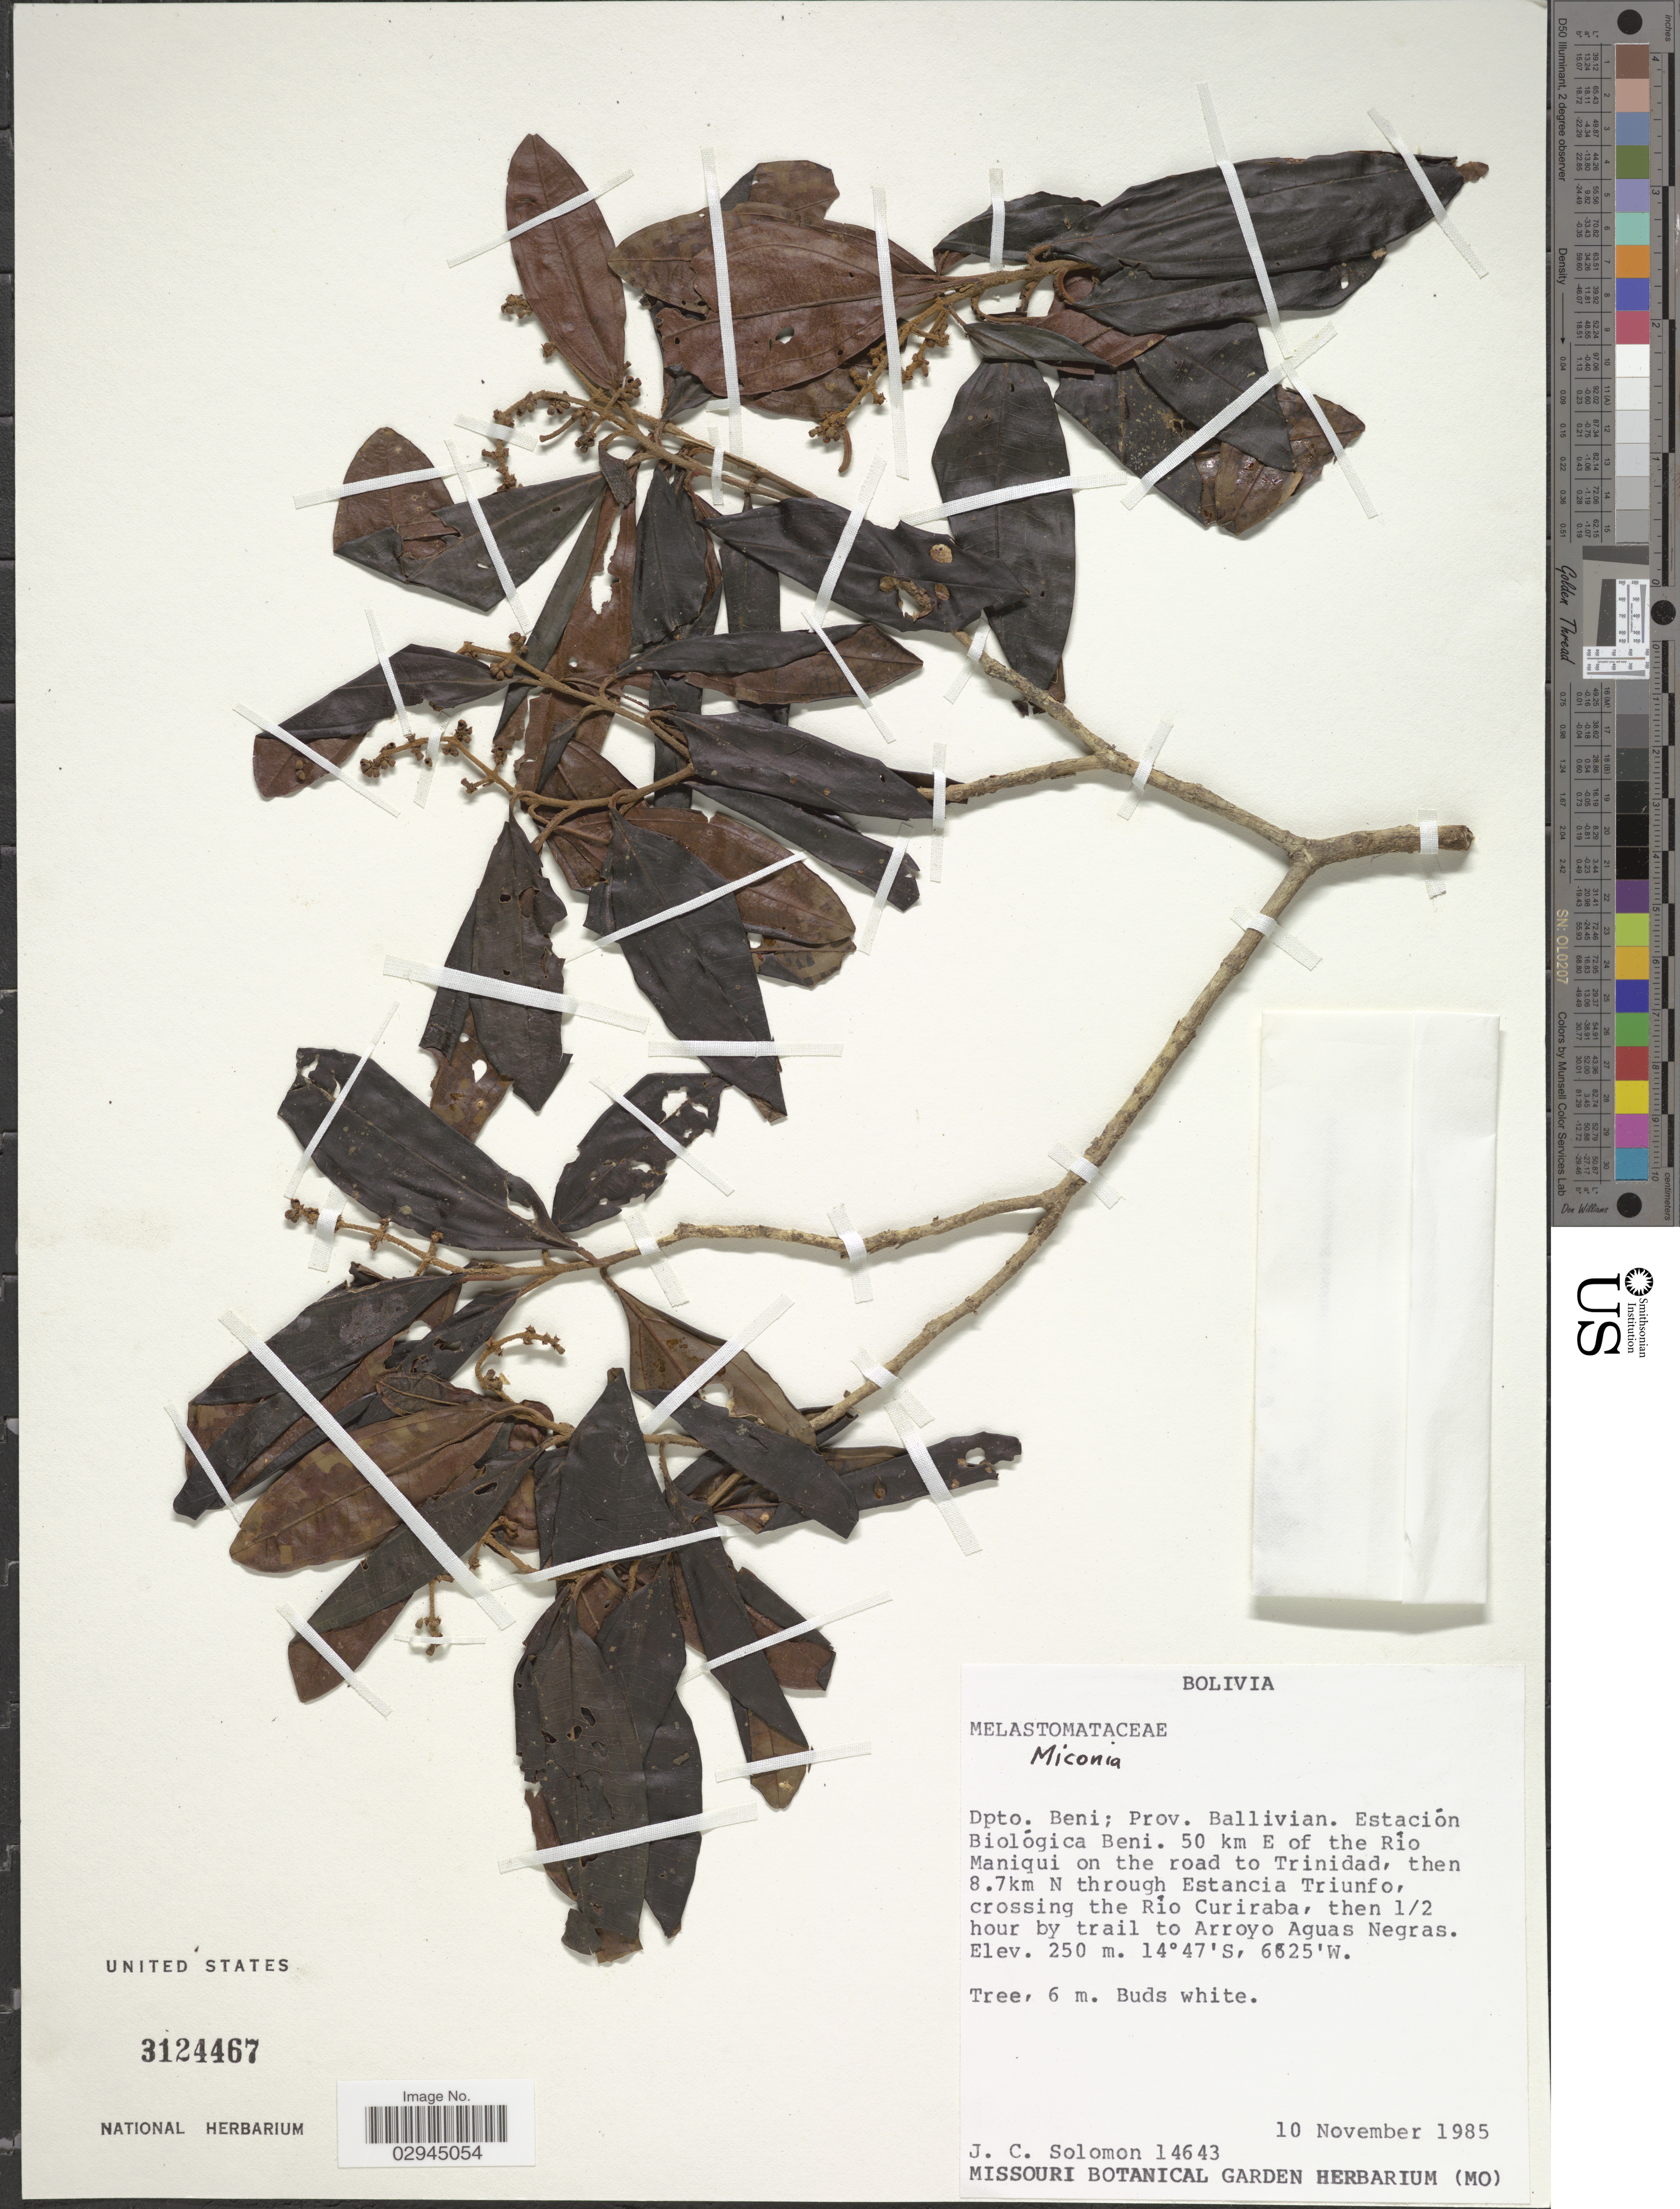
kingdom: Plantae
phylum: Tracheophyta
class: Magnoliopsida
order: Myrtales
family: Melastomataceae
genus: Miconia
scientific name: Miconia sp.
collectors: J. C. Solomon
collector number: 14643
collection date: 1985-11-10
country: Bolivia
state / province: Beni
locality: Dpto. Beni; Prov. Ballivian. Estación Biológica Beni. 50 km E of the Río Maniqui on the road to Trinidad, then 8.7km N through Estancia Triunfo, crossing the Río Curiraba, then 1/2 hour by trail to Arroyo Aguas Negras.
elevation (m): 250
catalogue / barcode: US 3124467